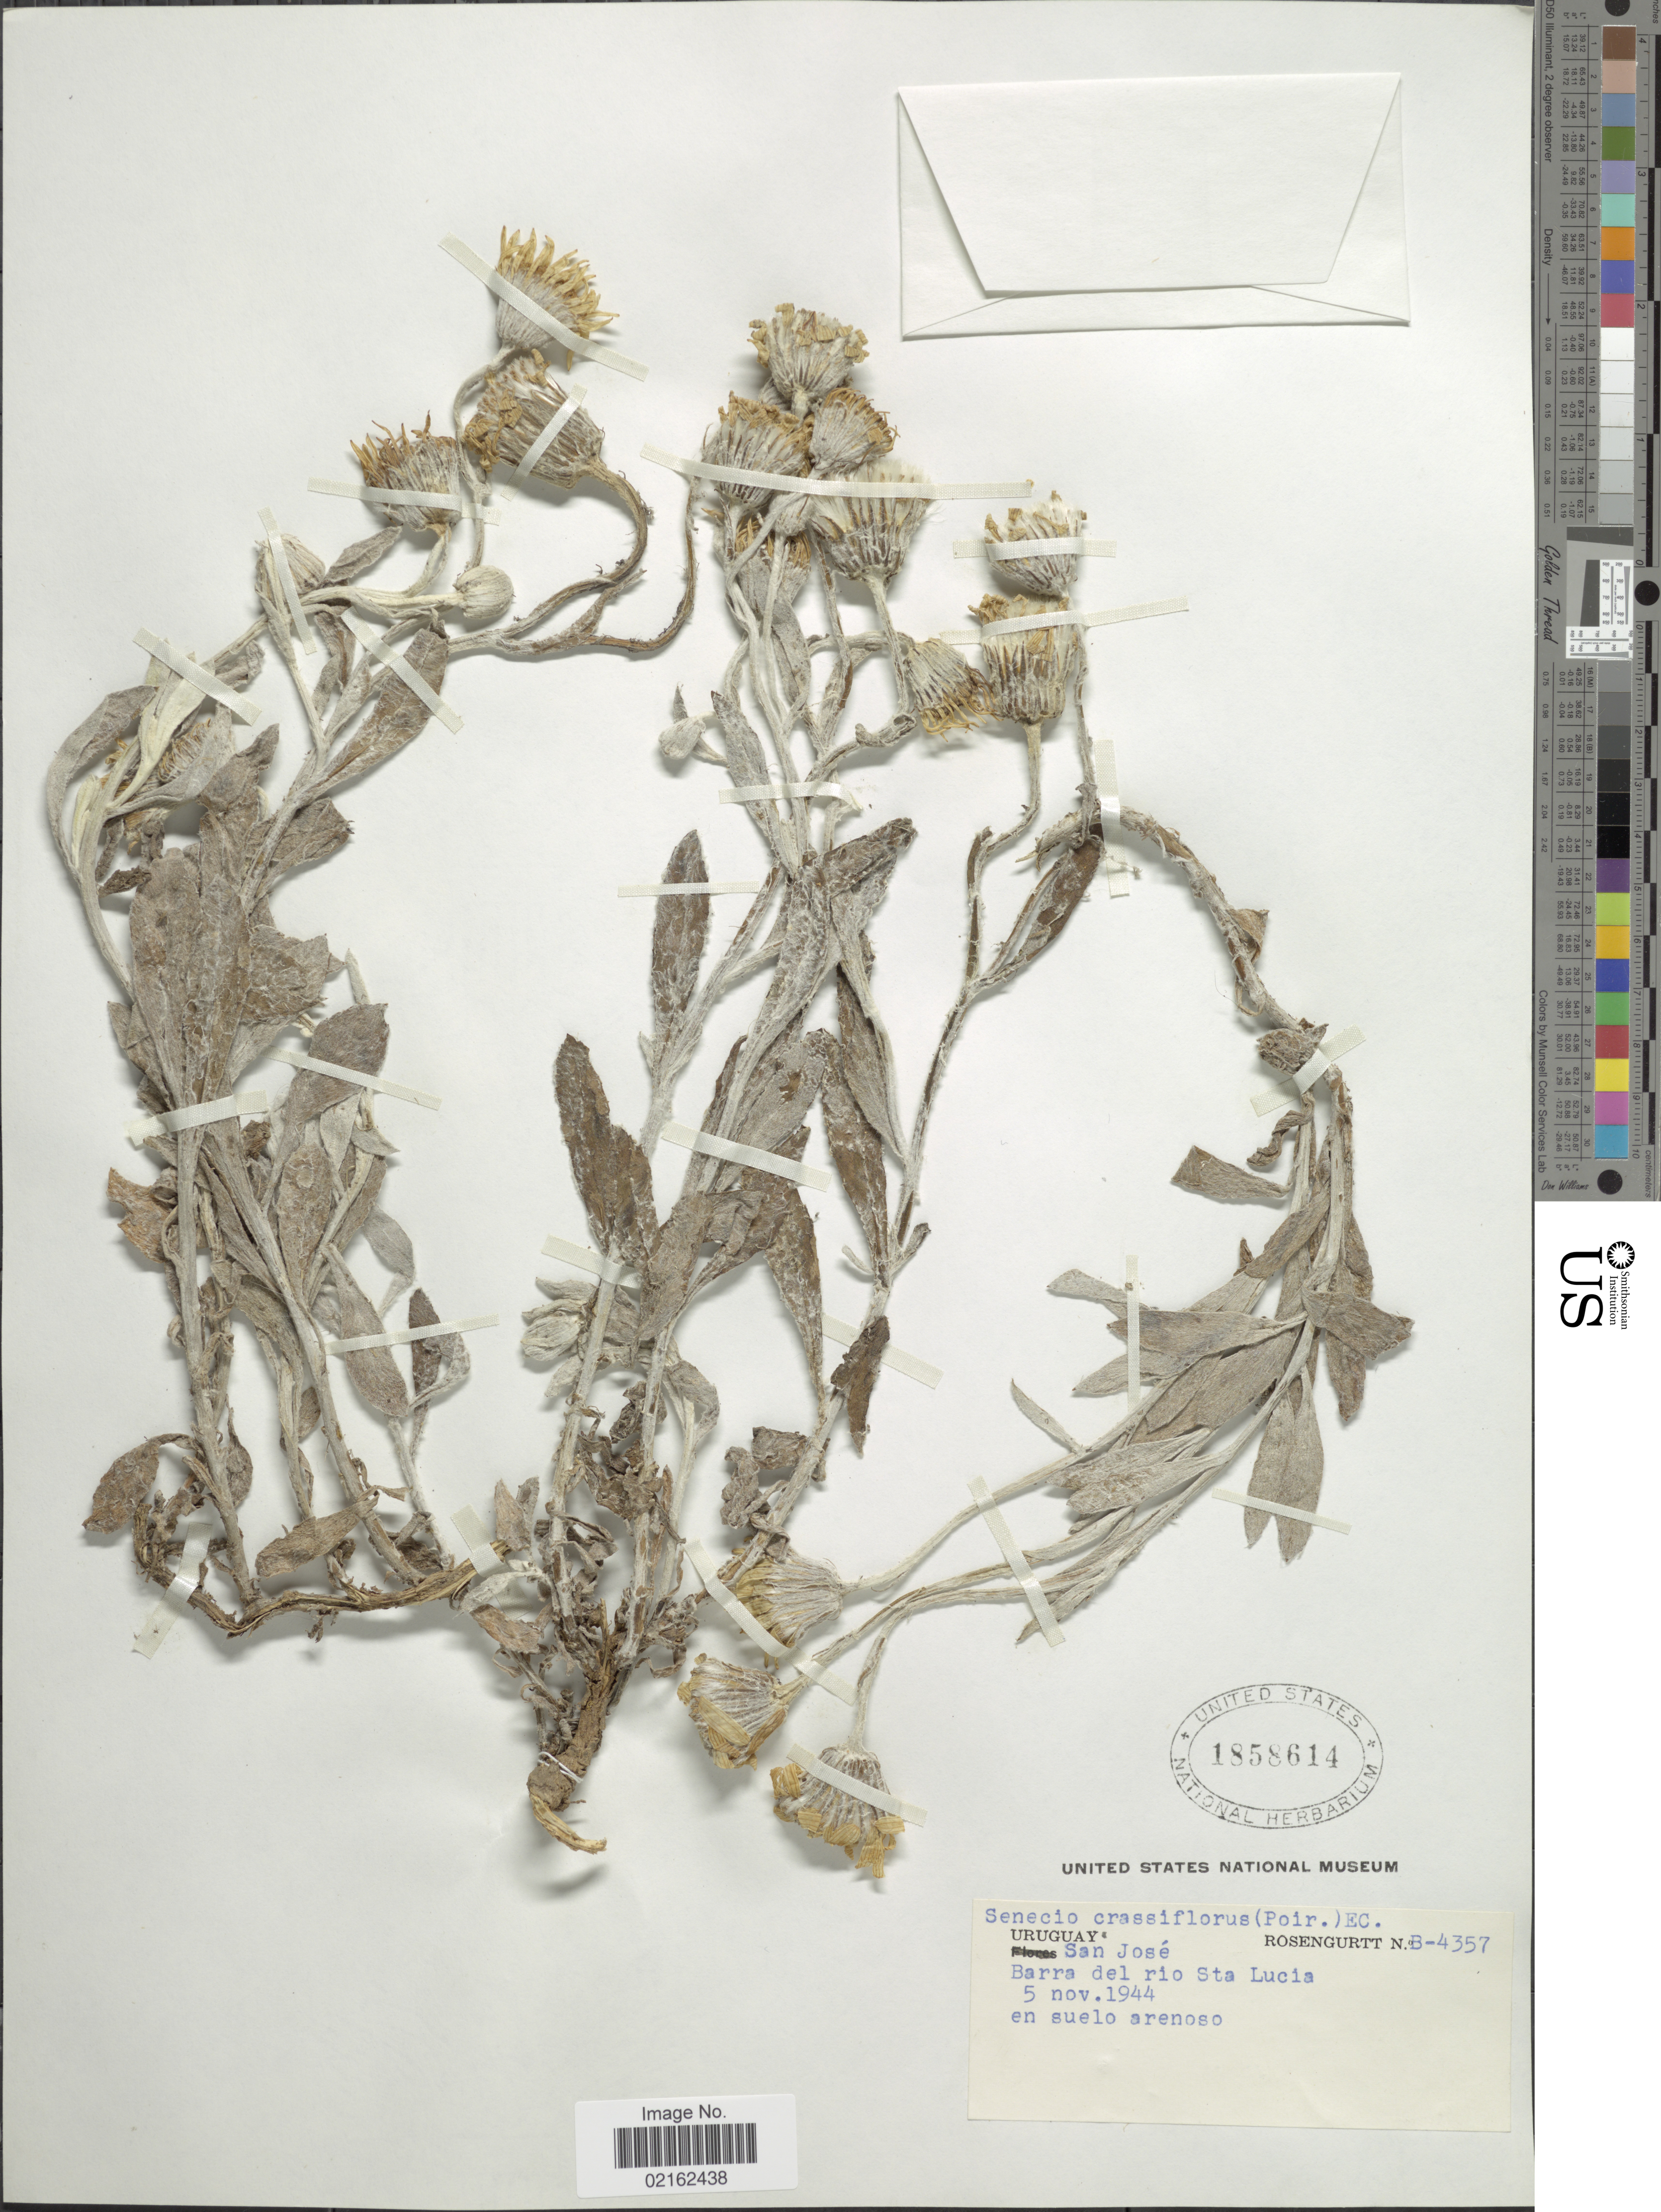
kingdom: Plantae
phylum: Tracheophyta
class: Magnoliopsida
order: Asterales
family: Asteraceae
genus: Senecio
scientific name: Senecio crassiflorus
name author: (Poir.) DC.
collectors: Rosengurtt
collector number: B-4357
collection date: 1944-11-05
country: Uruguay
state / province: San Jose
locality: Barra del rio Sta Lucia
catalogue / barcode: US 1858614